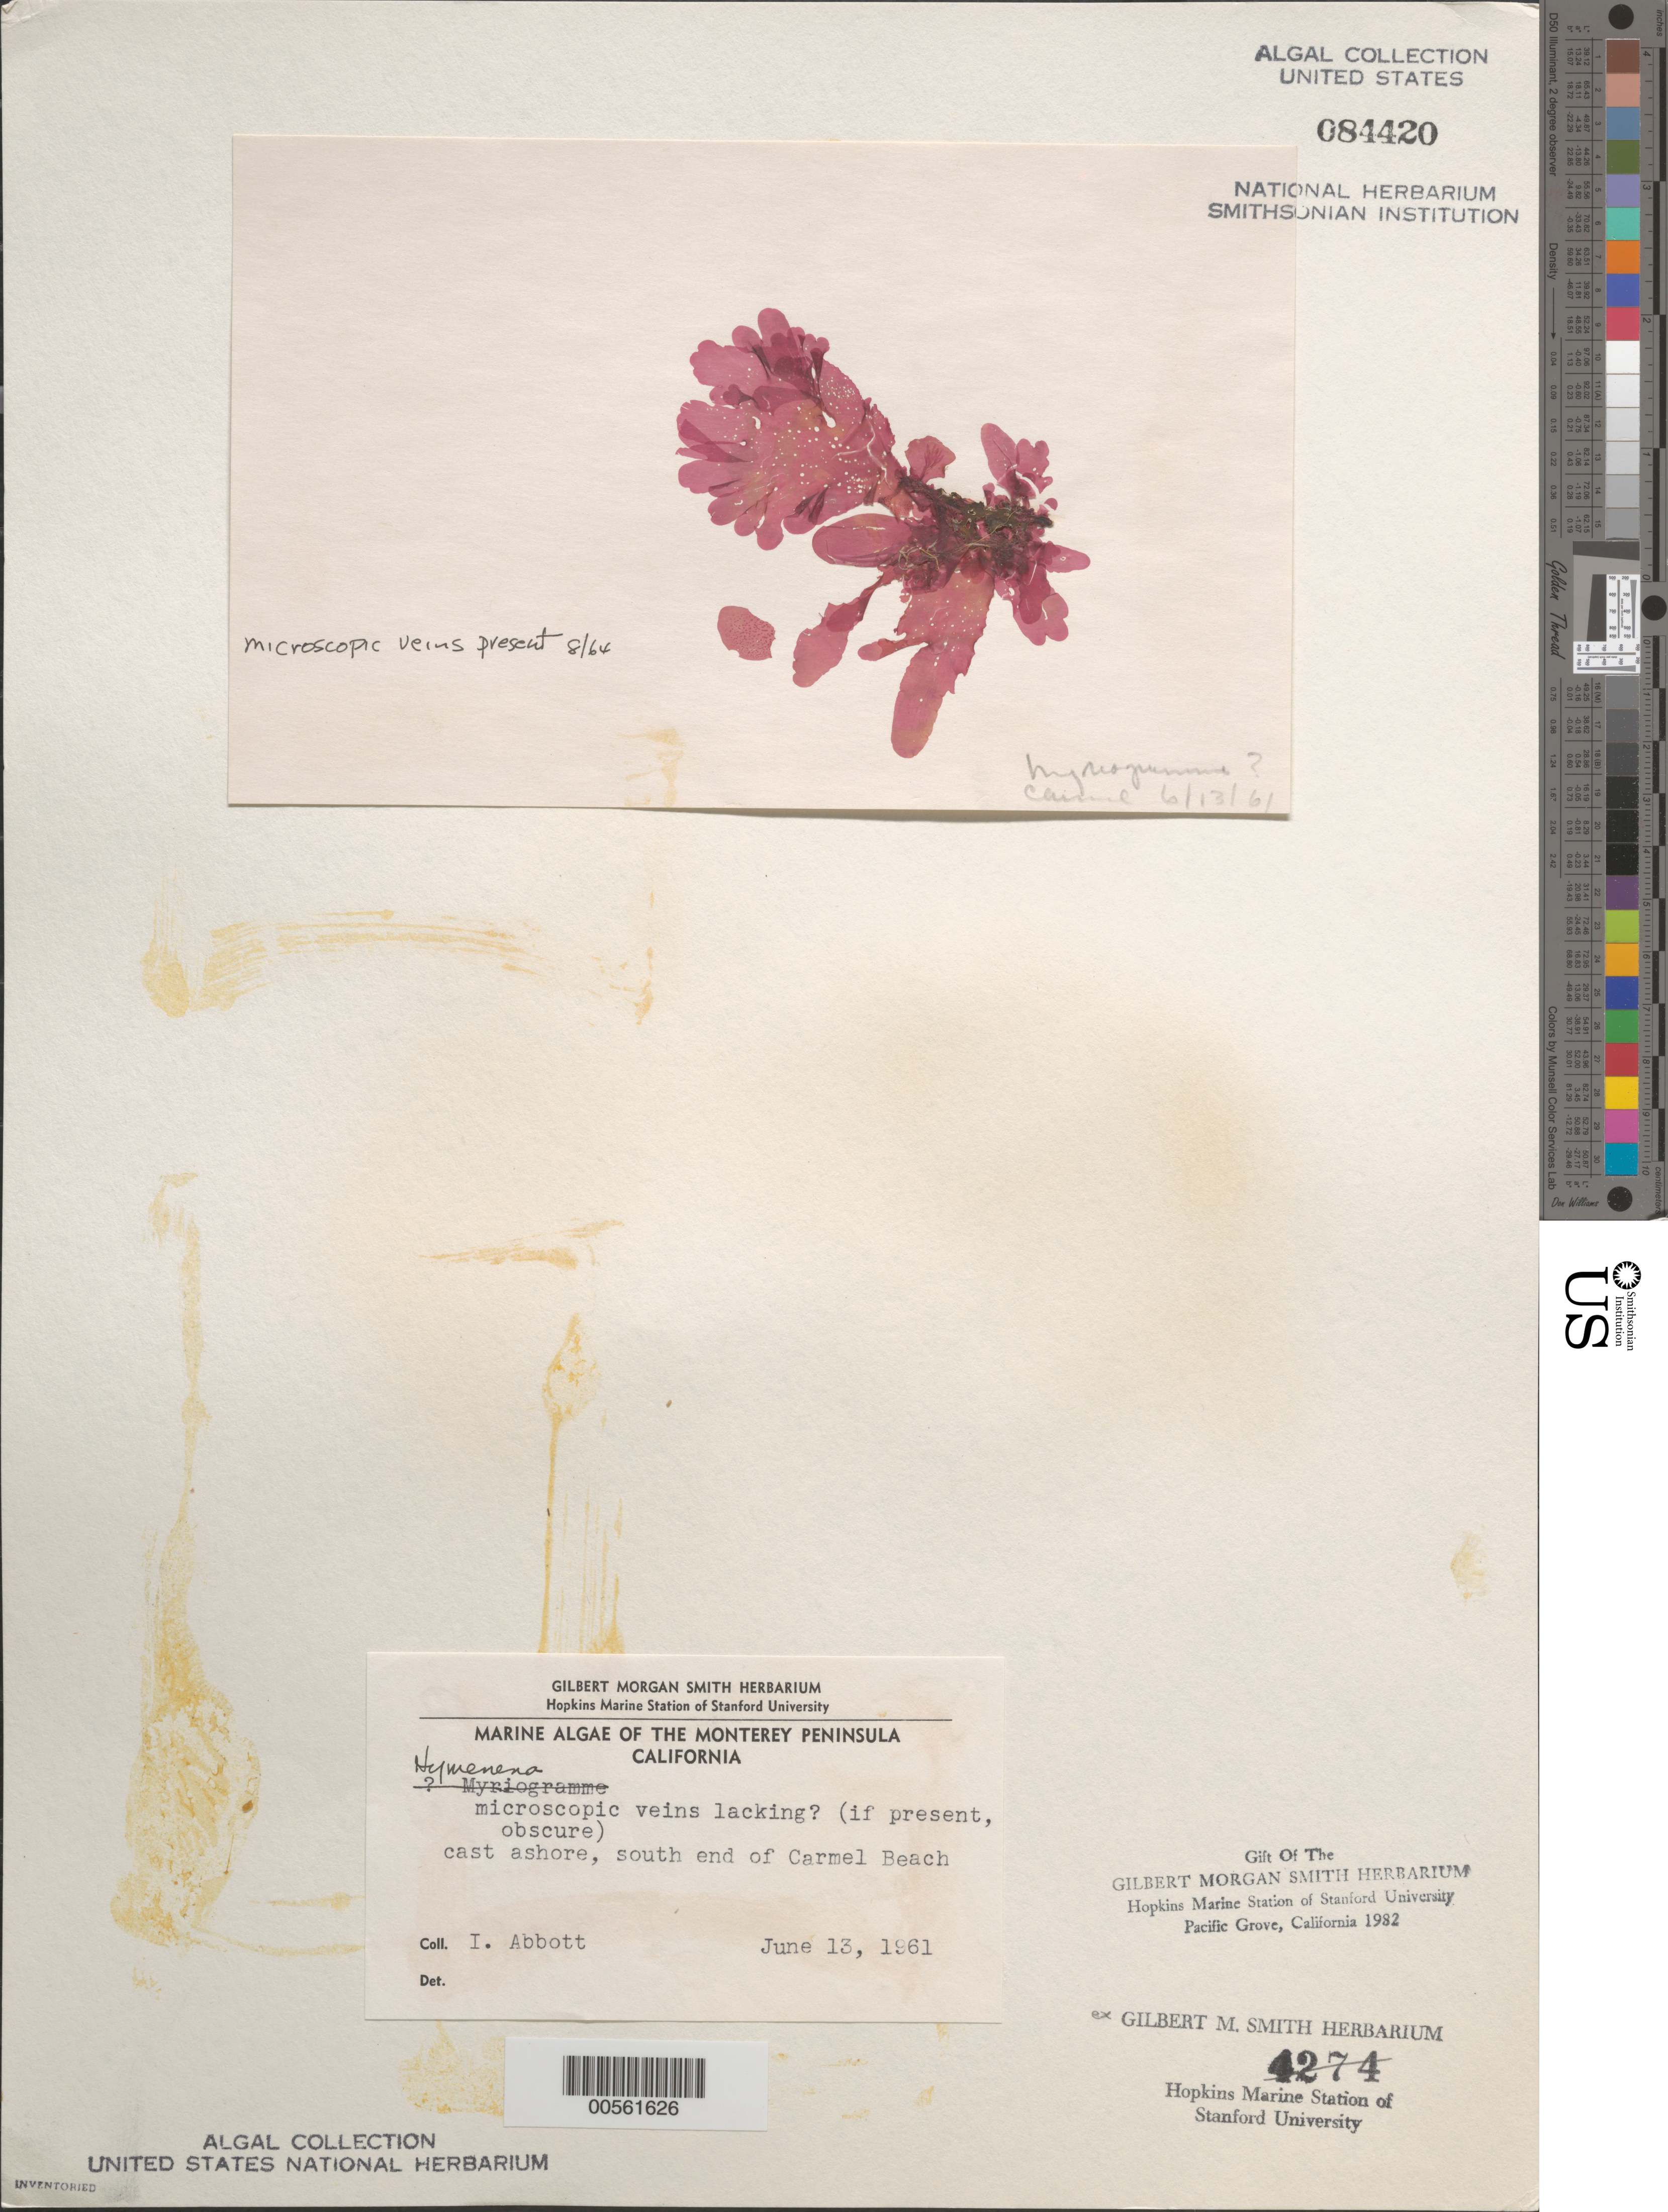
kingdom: Plantae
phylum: Rhodophyta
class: Florideophyceae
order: Ceramiales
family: Delesseriaceae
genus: Hymenena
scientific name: Hymenena sp.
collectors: I. A. Abbott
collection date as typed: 13 Jun 1961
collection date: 1961-06-13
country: United States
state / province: California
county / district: Monterey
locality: Carmel Beach, south end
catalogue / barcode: US 84420